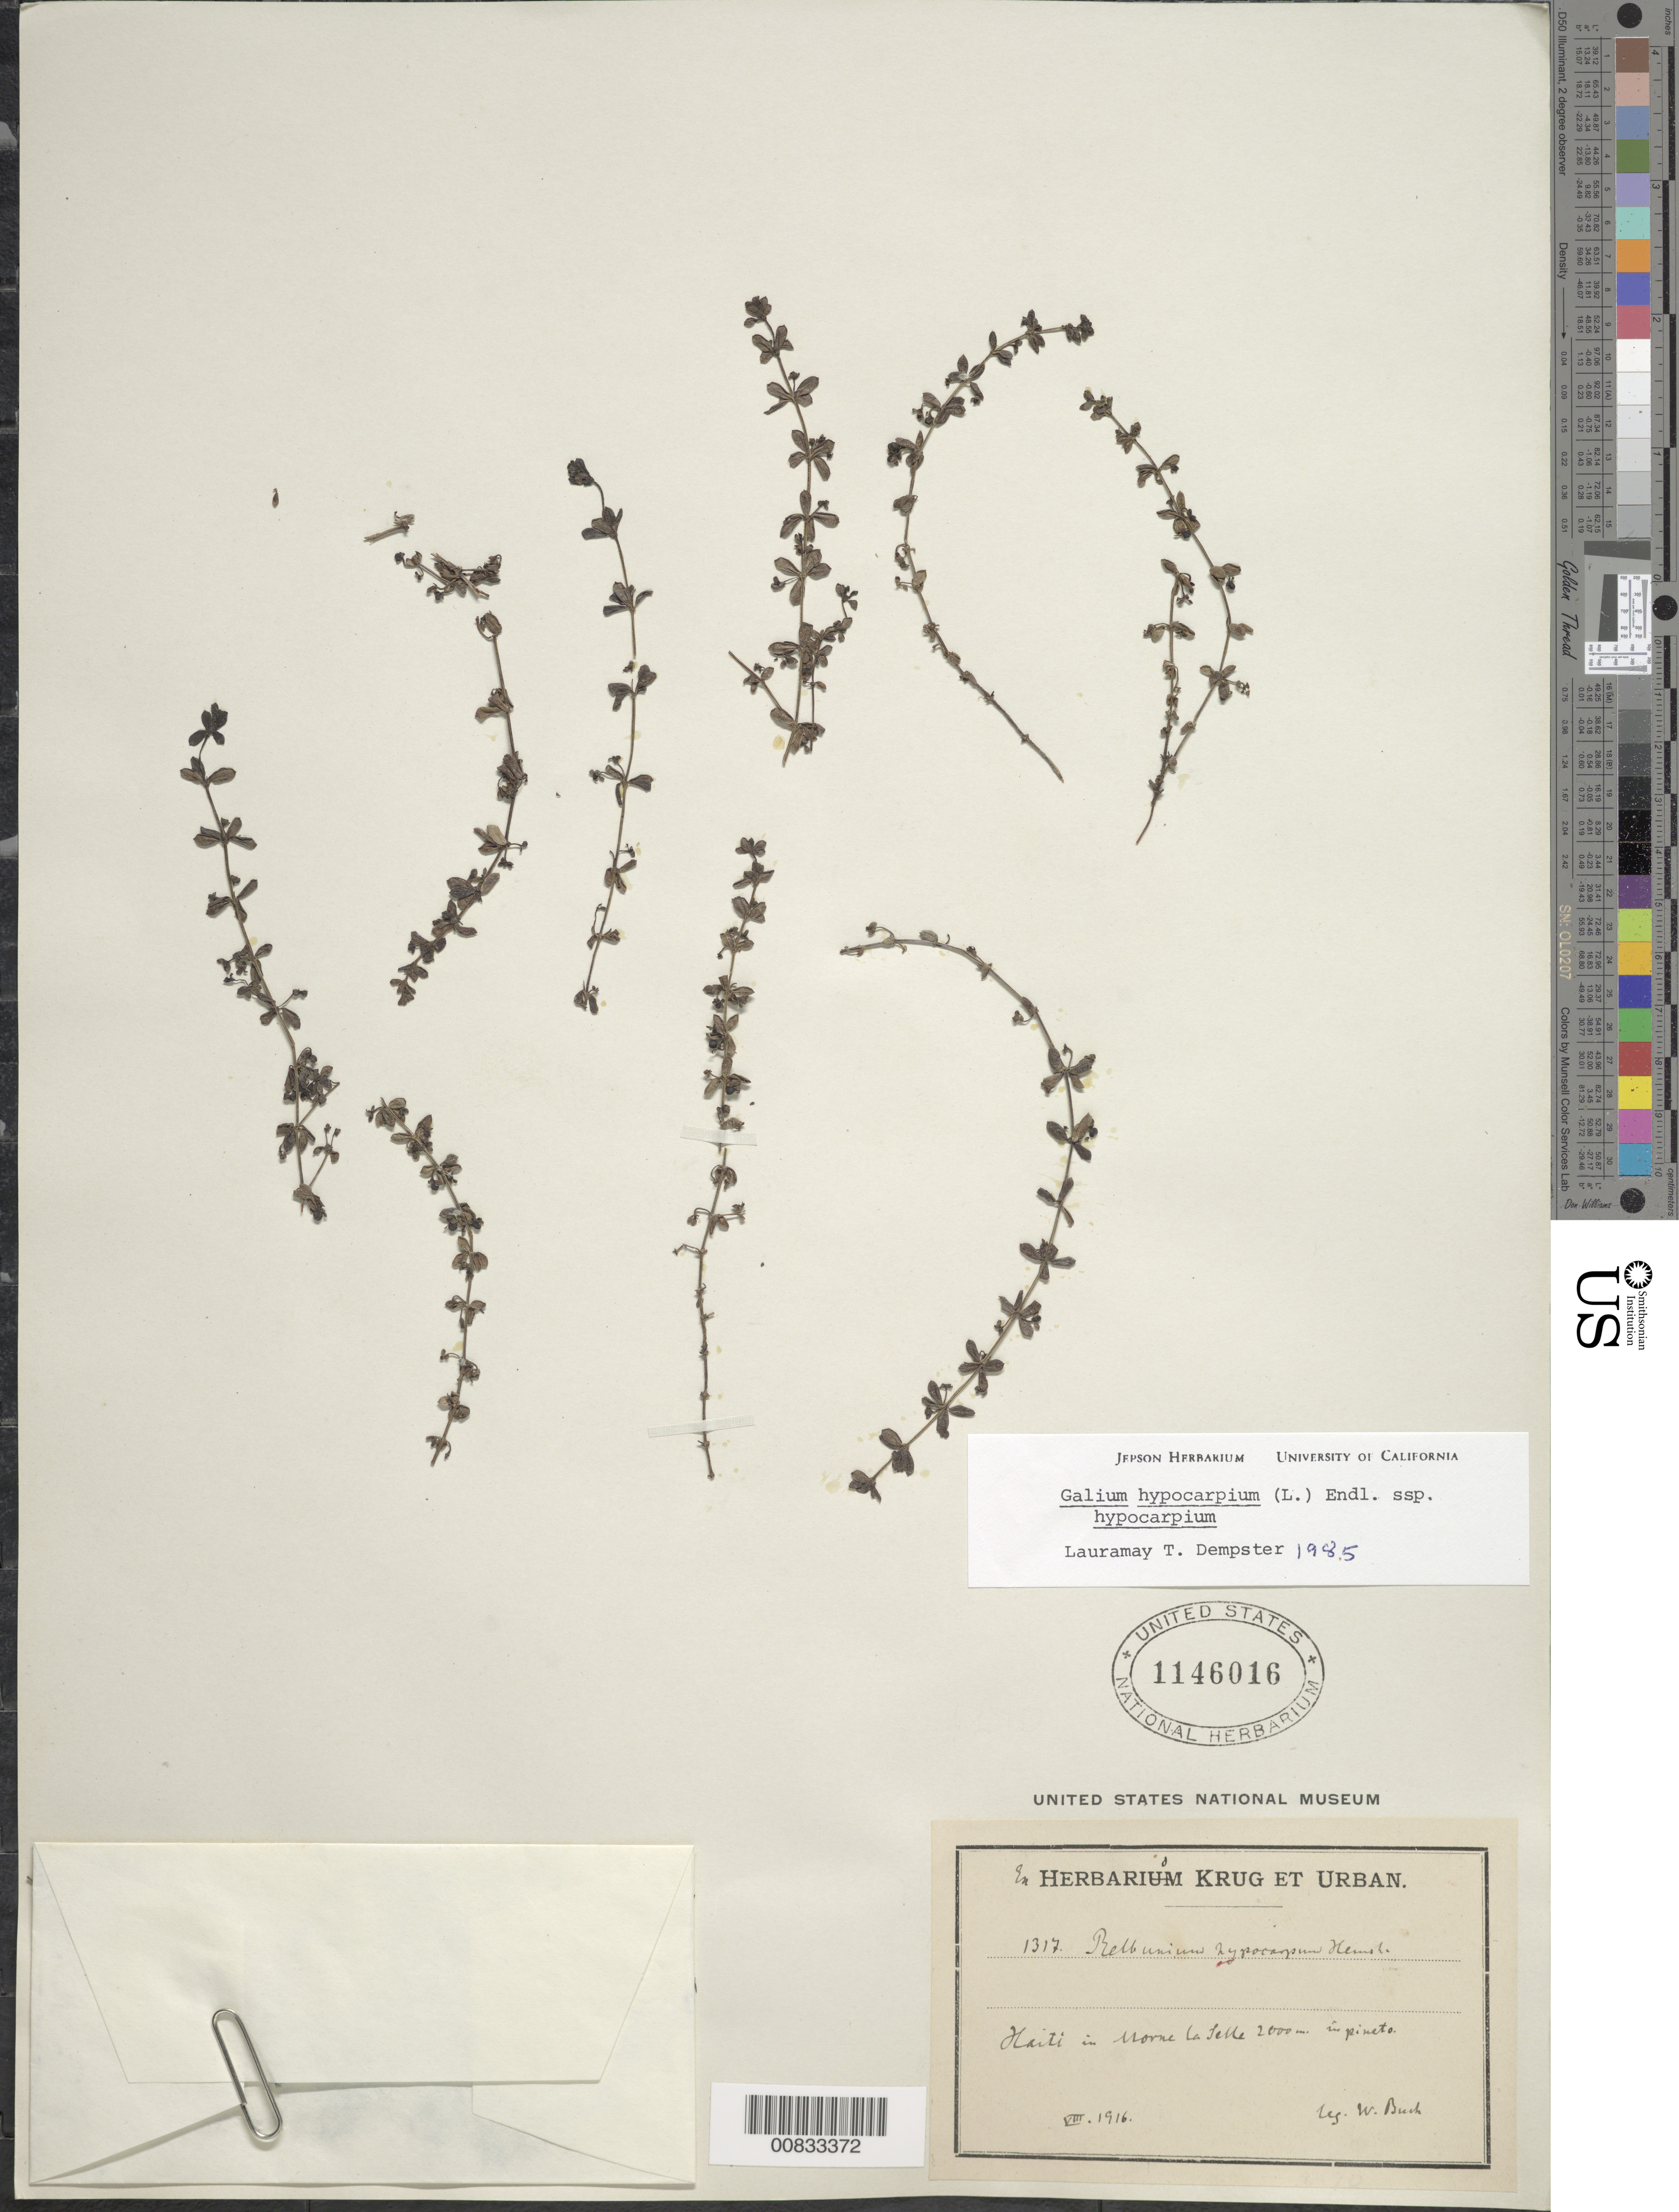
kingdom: Plantae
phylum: Tracheophyta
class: Magnoliopsida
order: Gentianales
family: Rubiaceae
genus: Galium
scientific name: Galium hypocarpium subsp. hypocarpium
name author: (L.) Endl. ex Griseb.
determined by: Dempster, L. T.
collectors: W. Bush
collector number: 1317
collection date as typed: Aug 1916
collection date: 1916-08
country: Haiti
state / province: Sud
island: Hispaniola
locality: Morne de la Selle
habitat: In pineto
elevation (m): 2000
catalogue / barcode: US 1146016